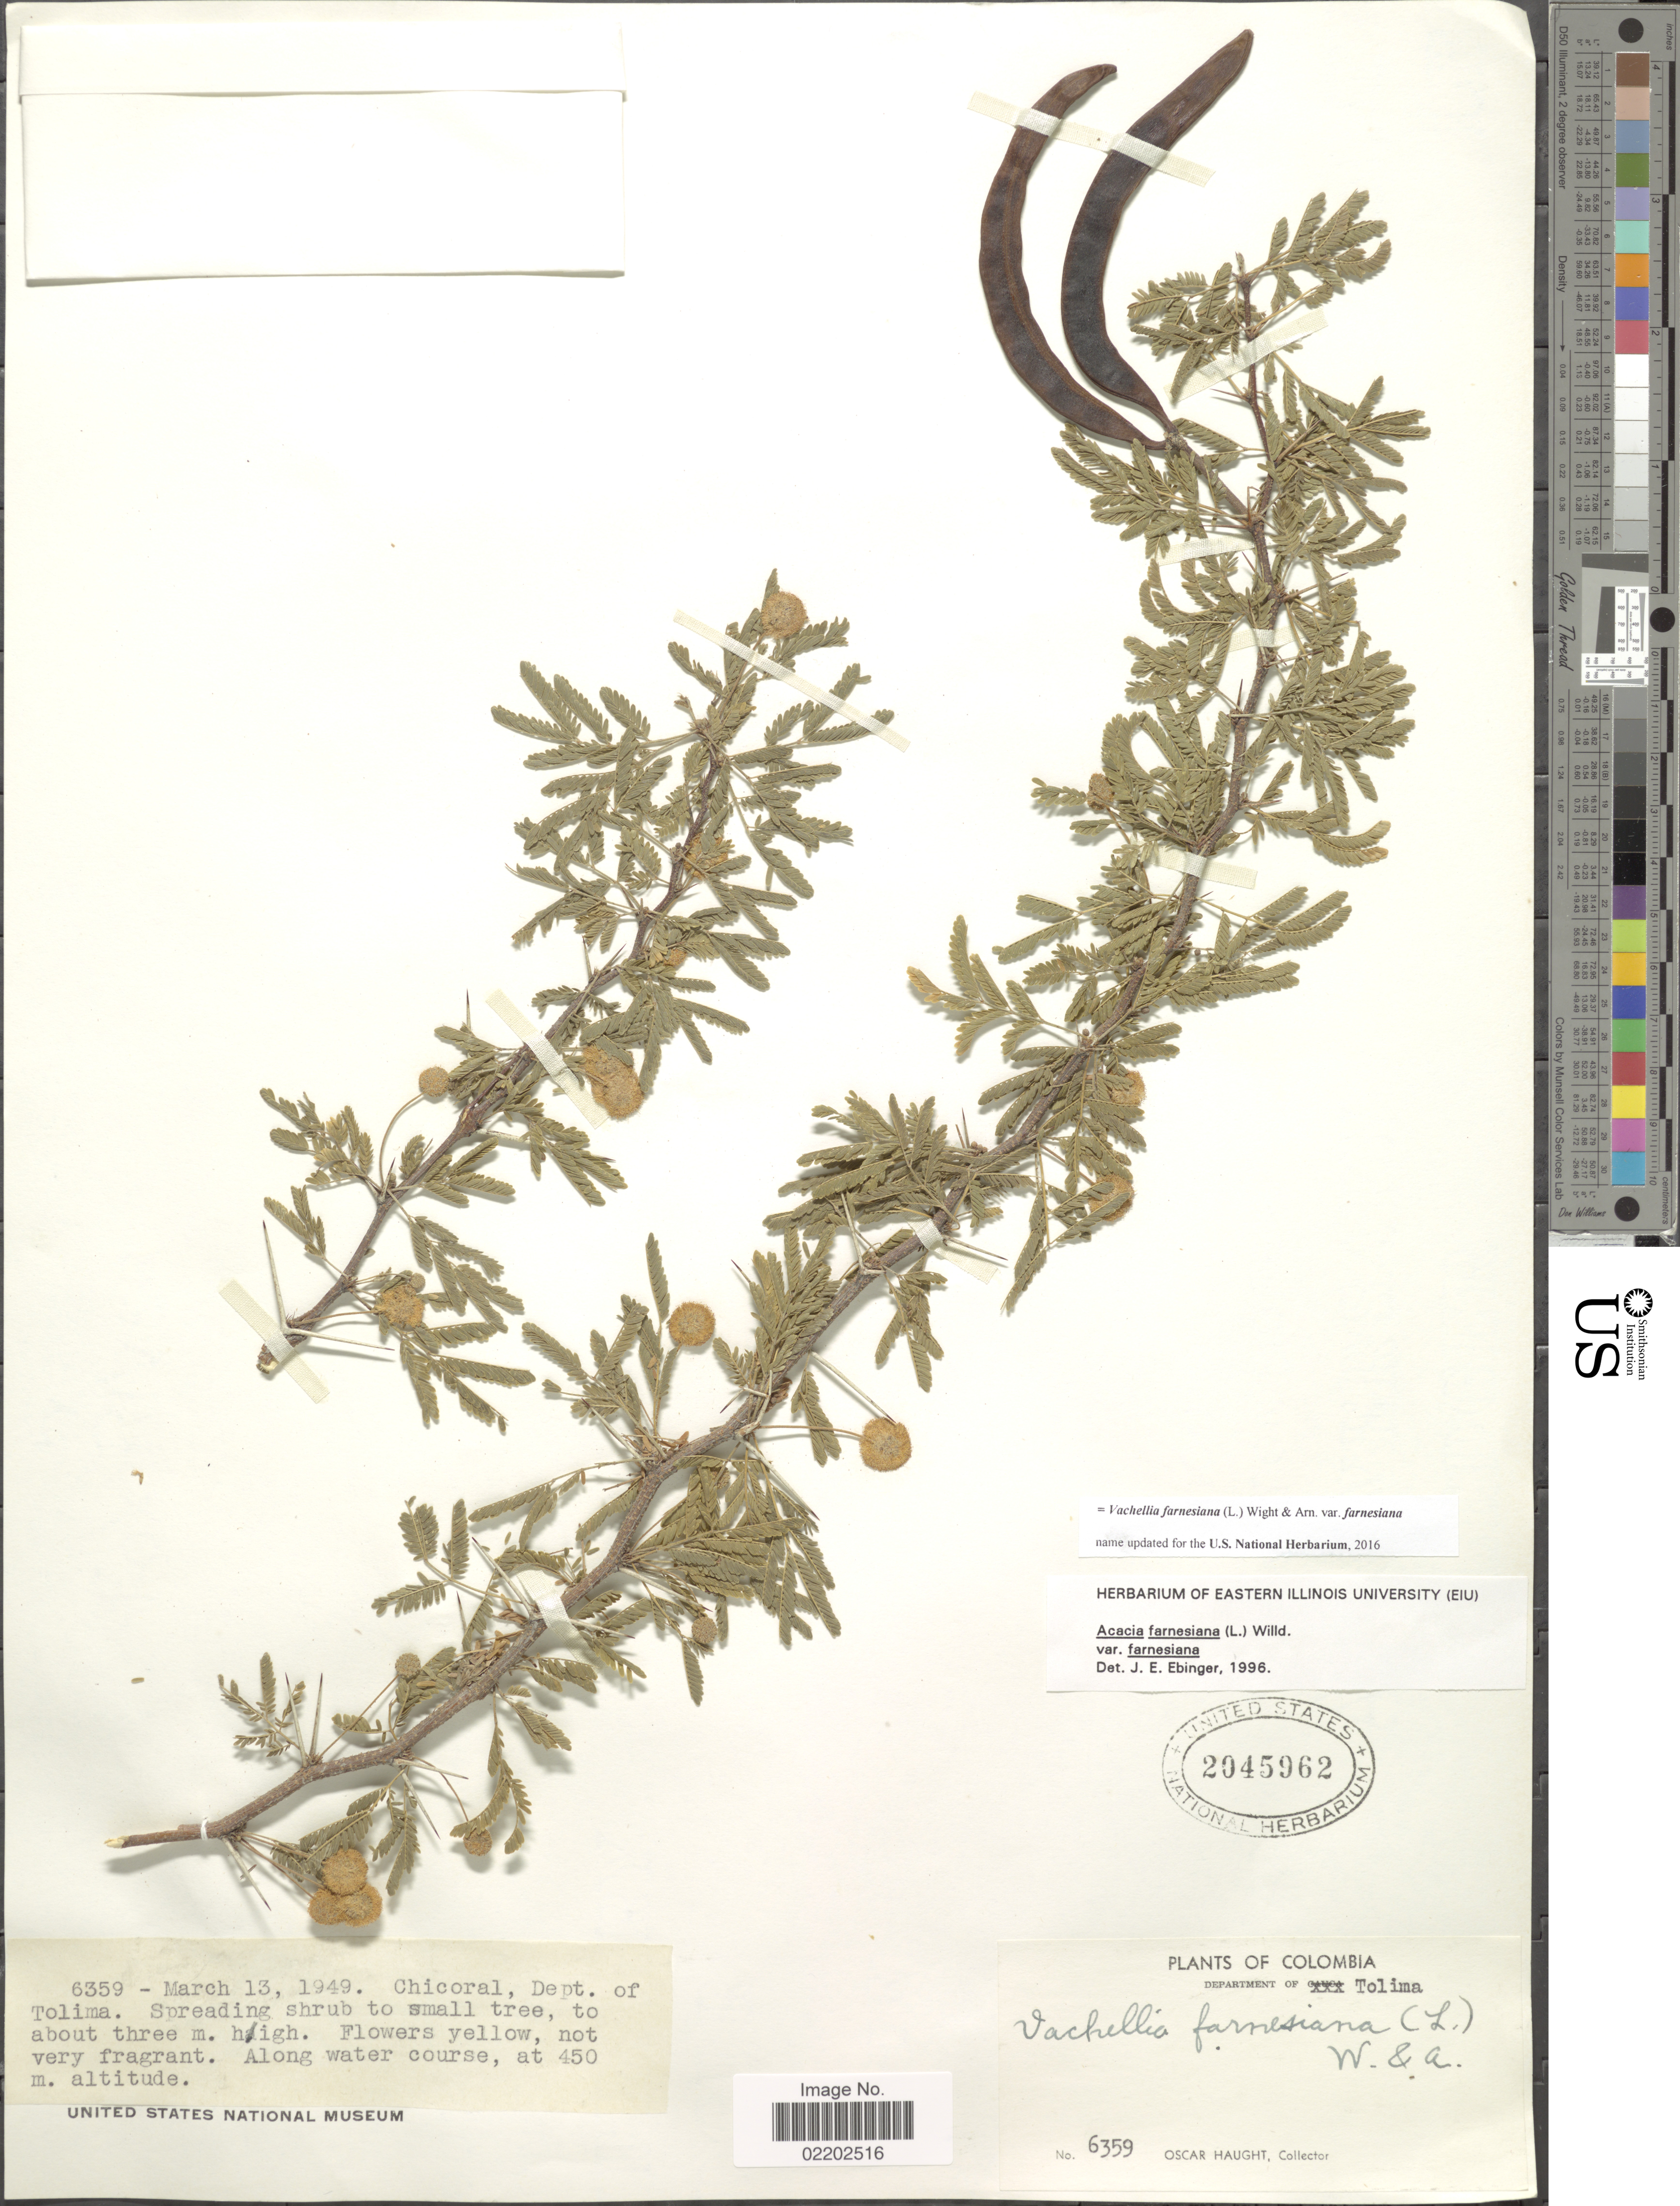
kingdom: Plantae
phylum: Tracheophyta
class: Magnoliopsida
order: Fabales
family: Fabaceae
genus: Vachellia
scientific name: Vachellia farnesiana var. farnesiana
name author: (L.) Wight & Arn.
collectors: O. L. Haught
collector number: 6359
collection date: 1949-03-13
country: Colombia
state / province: Tolima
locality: Along water course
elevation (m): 450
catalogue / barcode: US 2045962